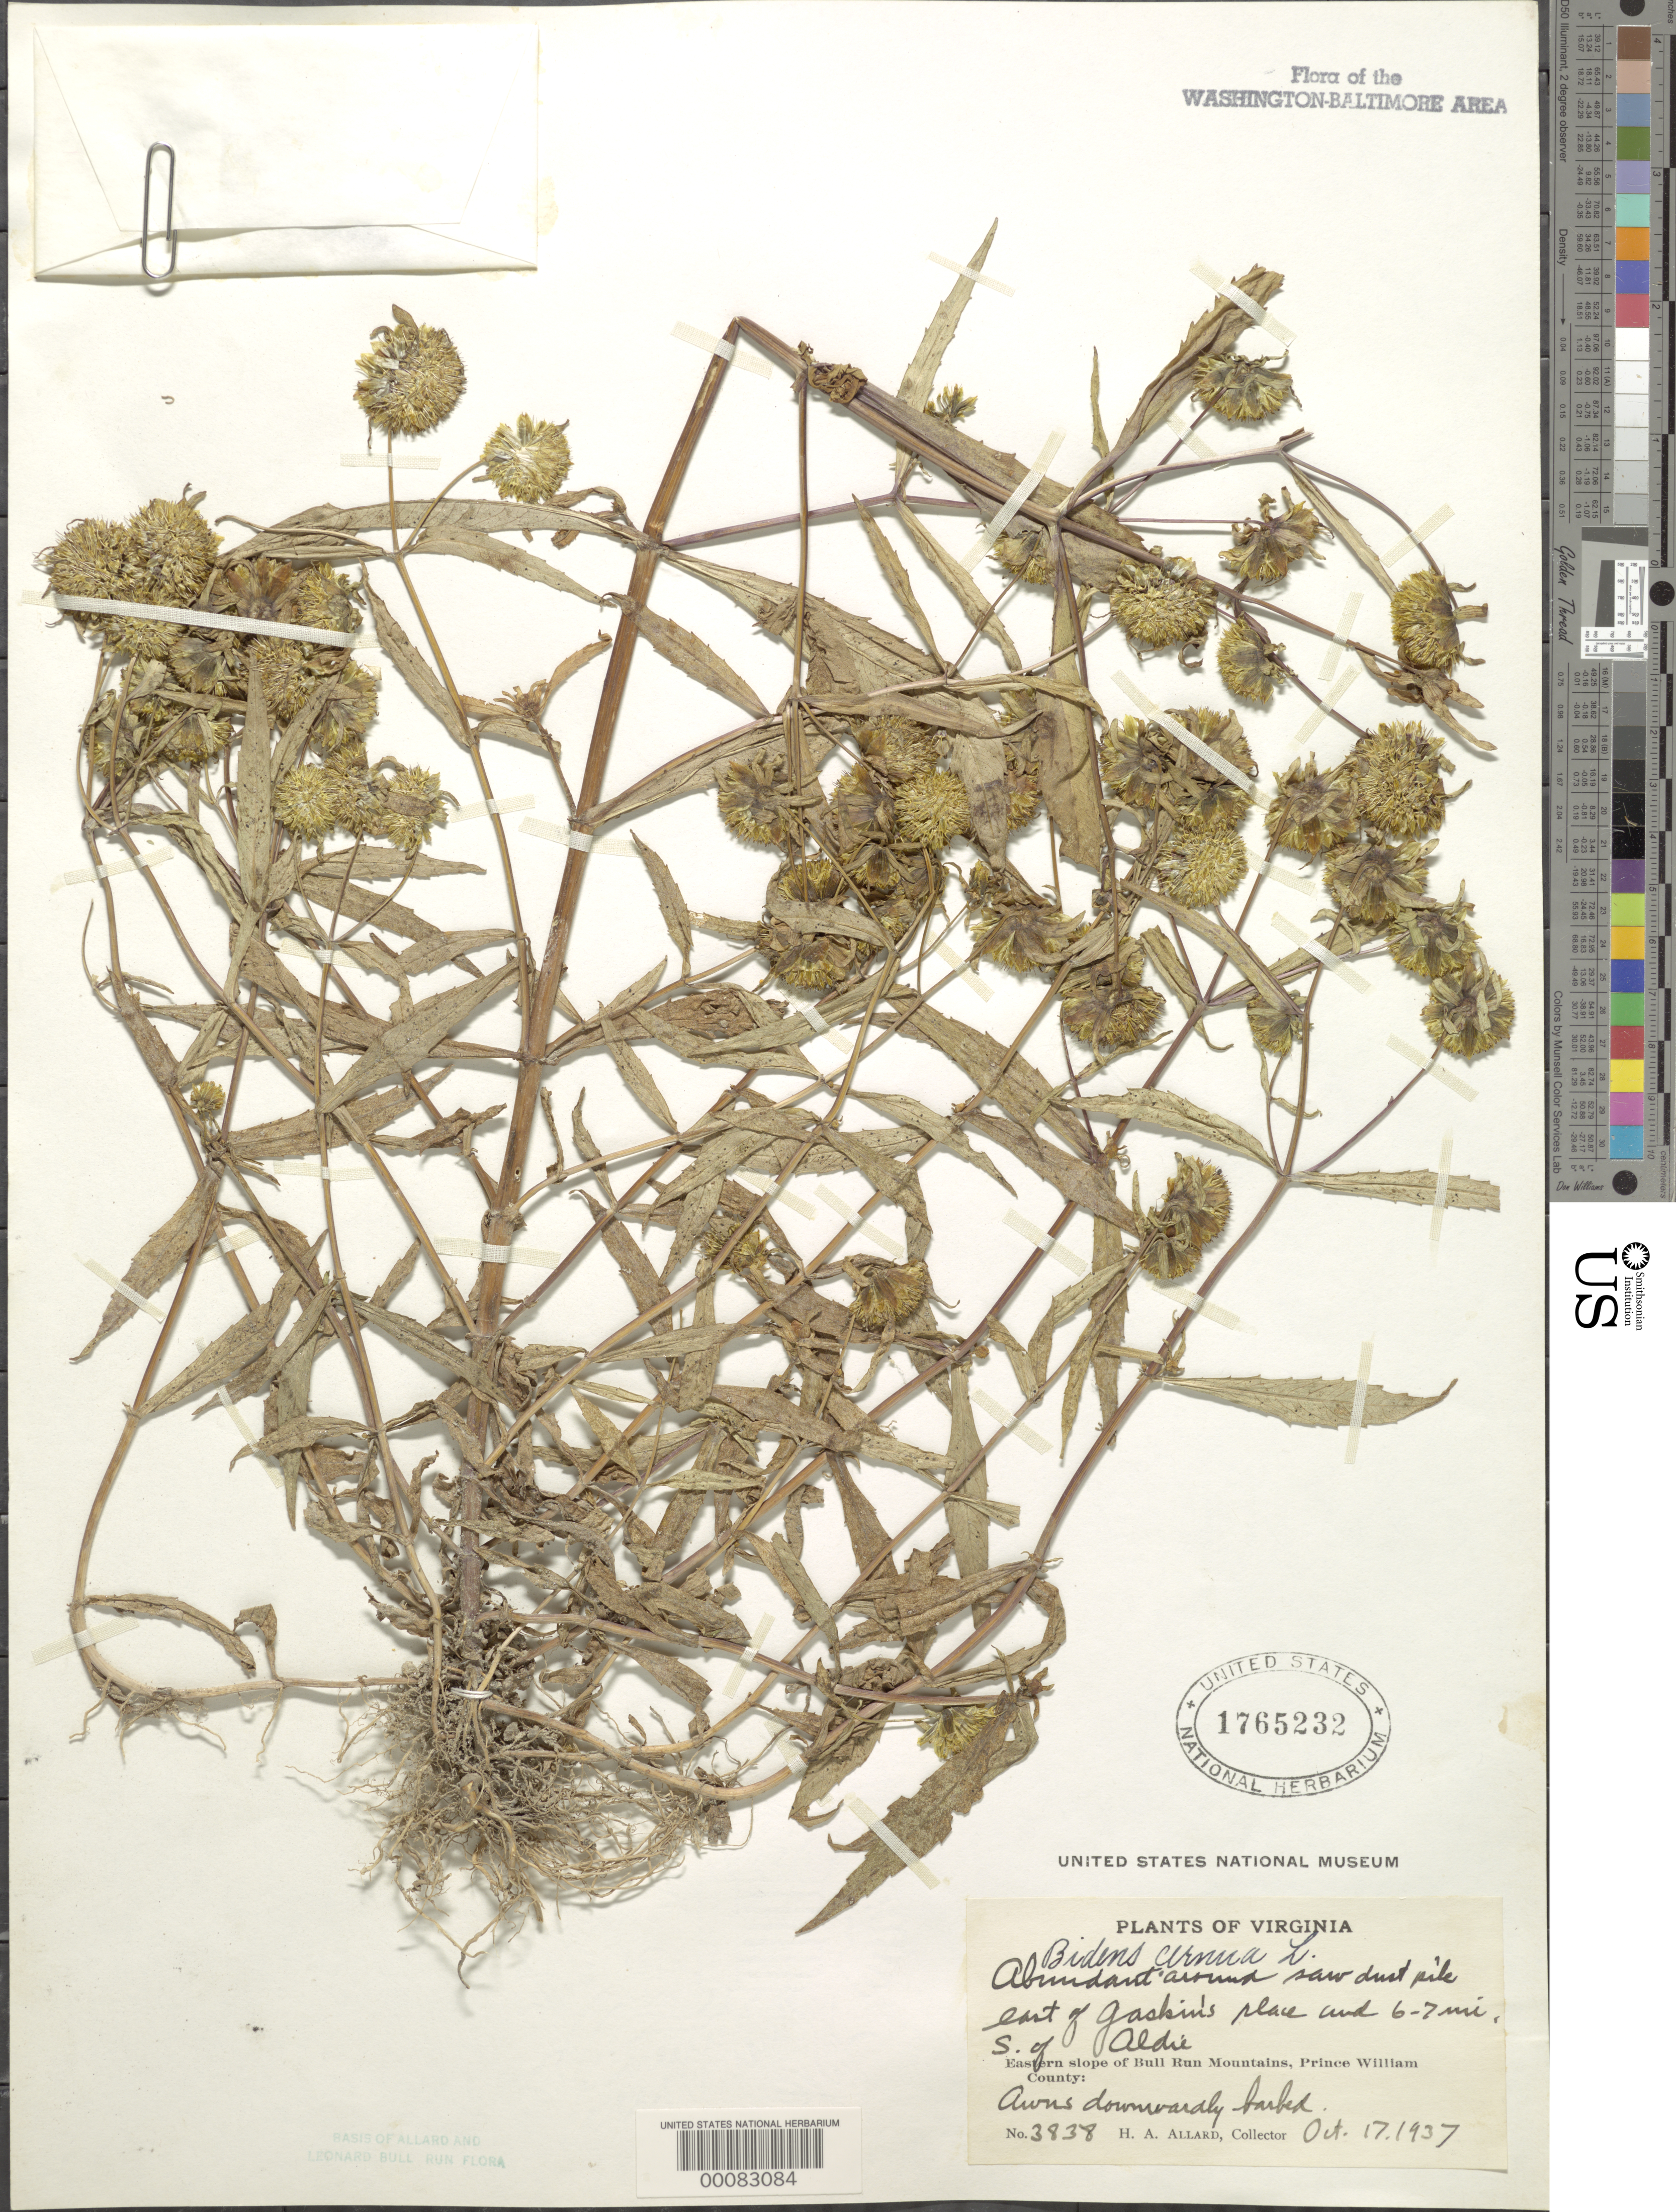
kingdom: Plantae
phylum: Tracheophyta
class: Magnoliopsida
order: Asterales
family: Asteraceae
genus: Bidens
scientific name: Bidens cernua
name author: L.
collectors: H. A. Allard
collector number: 3838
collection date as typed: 17 Oct 1937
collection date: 1937-10-17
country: United States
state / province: Virginia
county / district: Prince William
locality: South of Aldie east of Gaskins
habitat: Saw dust pile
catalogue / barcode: US 1765232